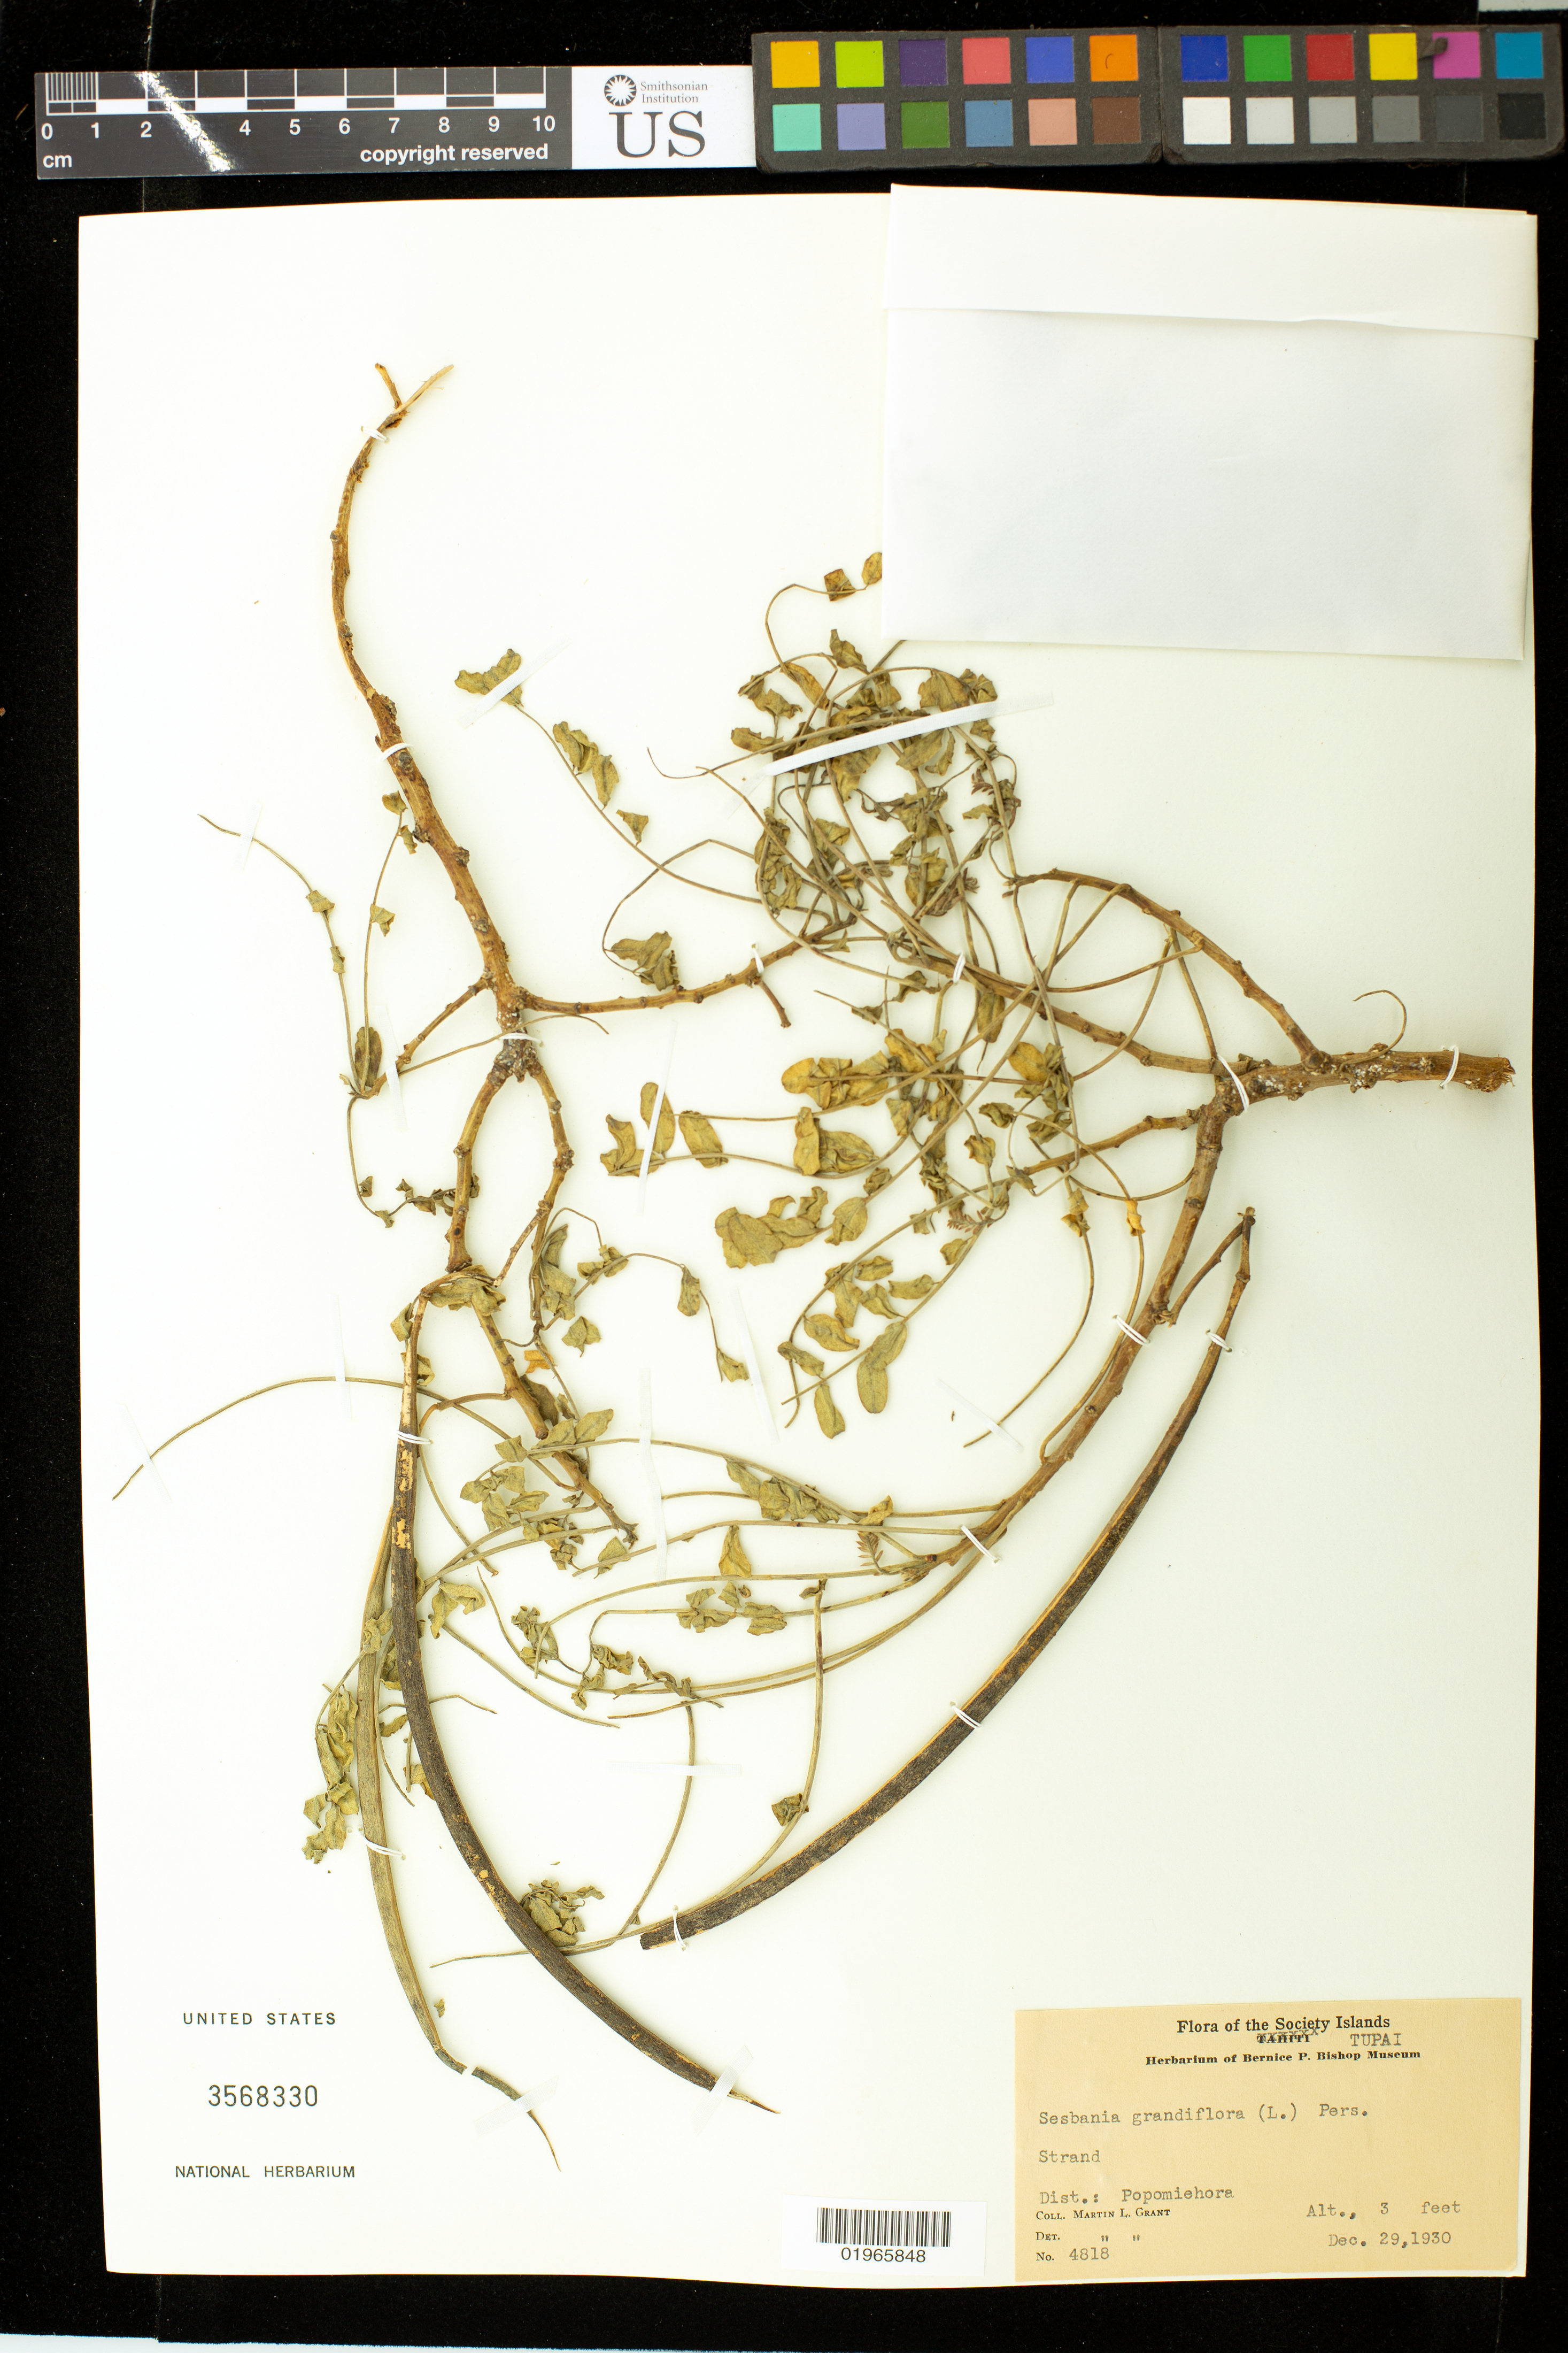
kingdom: Plantae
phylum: Tracheophyta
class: Magnoliopsida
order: Fabales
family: Fabaceae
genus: Sesbania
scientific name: Sesbania grandiflora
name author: (L.) Poir.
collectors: M. L. Grant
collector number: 4818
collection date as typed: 29 Dec 1930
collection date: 1930-12-29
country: French Polynesia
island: Tupai Atoll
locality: Society Islands, Tupai, Dist. Popomiehora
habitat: Strand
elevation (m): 1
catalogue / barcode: US 3568330